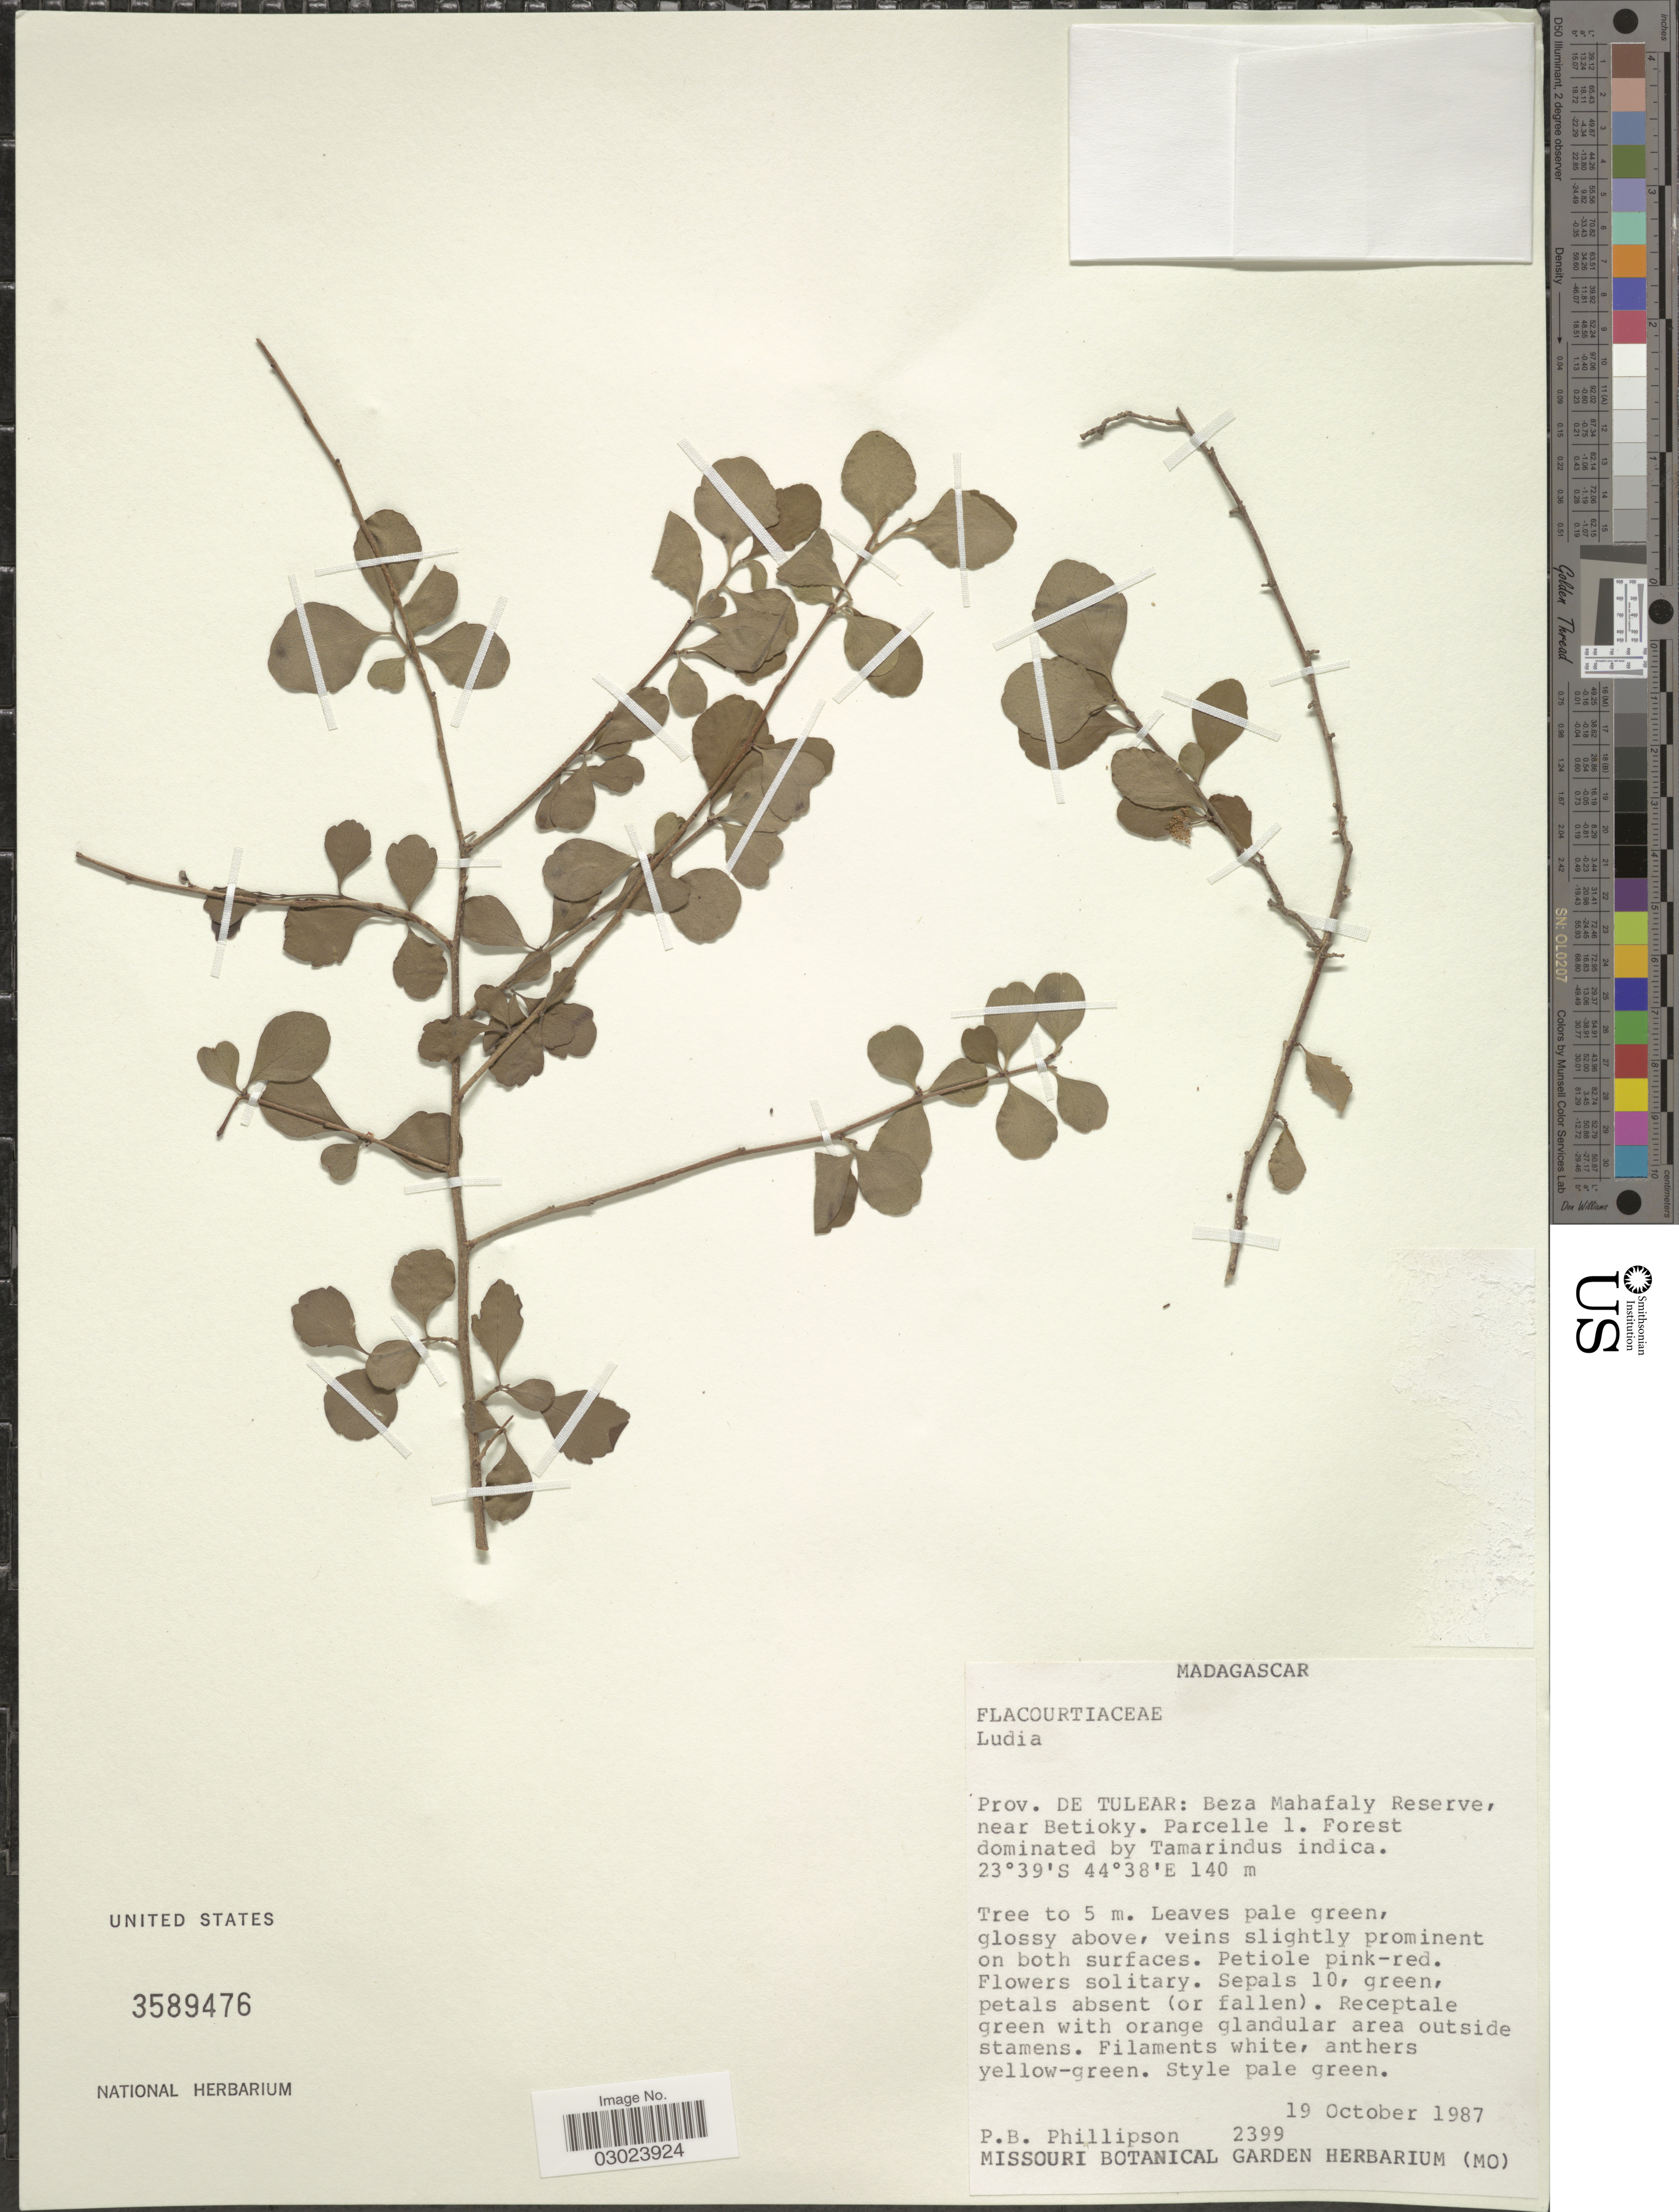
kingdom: Plantae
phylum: Tracheophyta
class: Magnoliopsida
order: Malpighiales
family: Salicaceae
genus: Ludia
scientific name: Ludia sp.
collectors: P. B. Phillipson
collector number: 2399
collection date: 1987-10-19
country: Madagascar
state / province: Atsimo-Andrefana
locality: Prov. de Tulear: Beza Mahafaly Reserve, near Betioky. Parcelle 1.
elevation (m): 140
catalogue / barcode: US 3589476